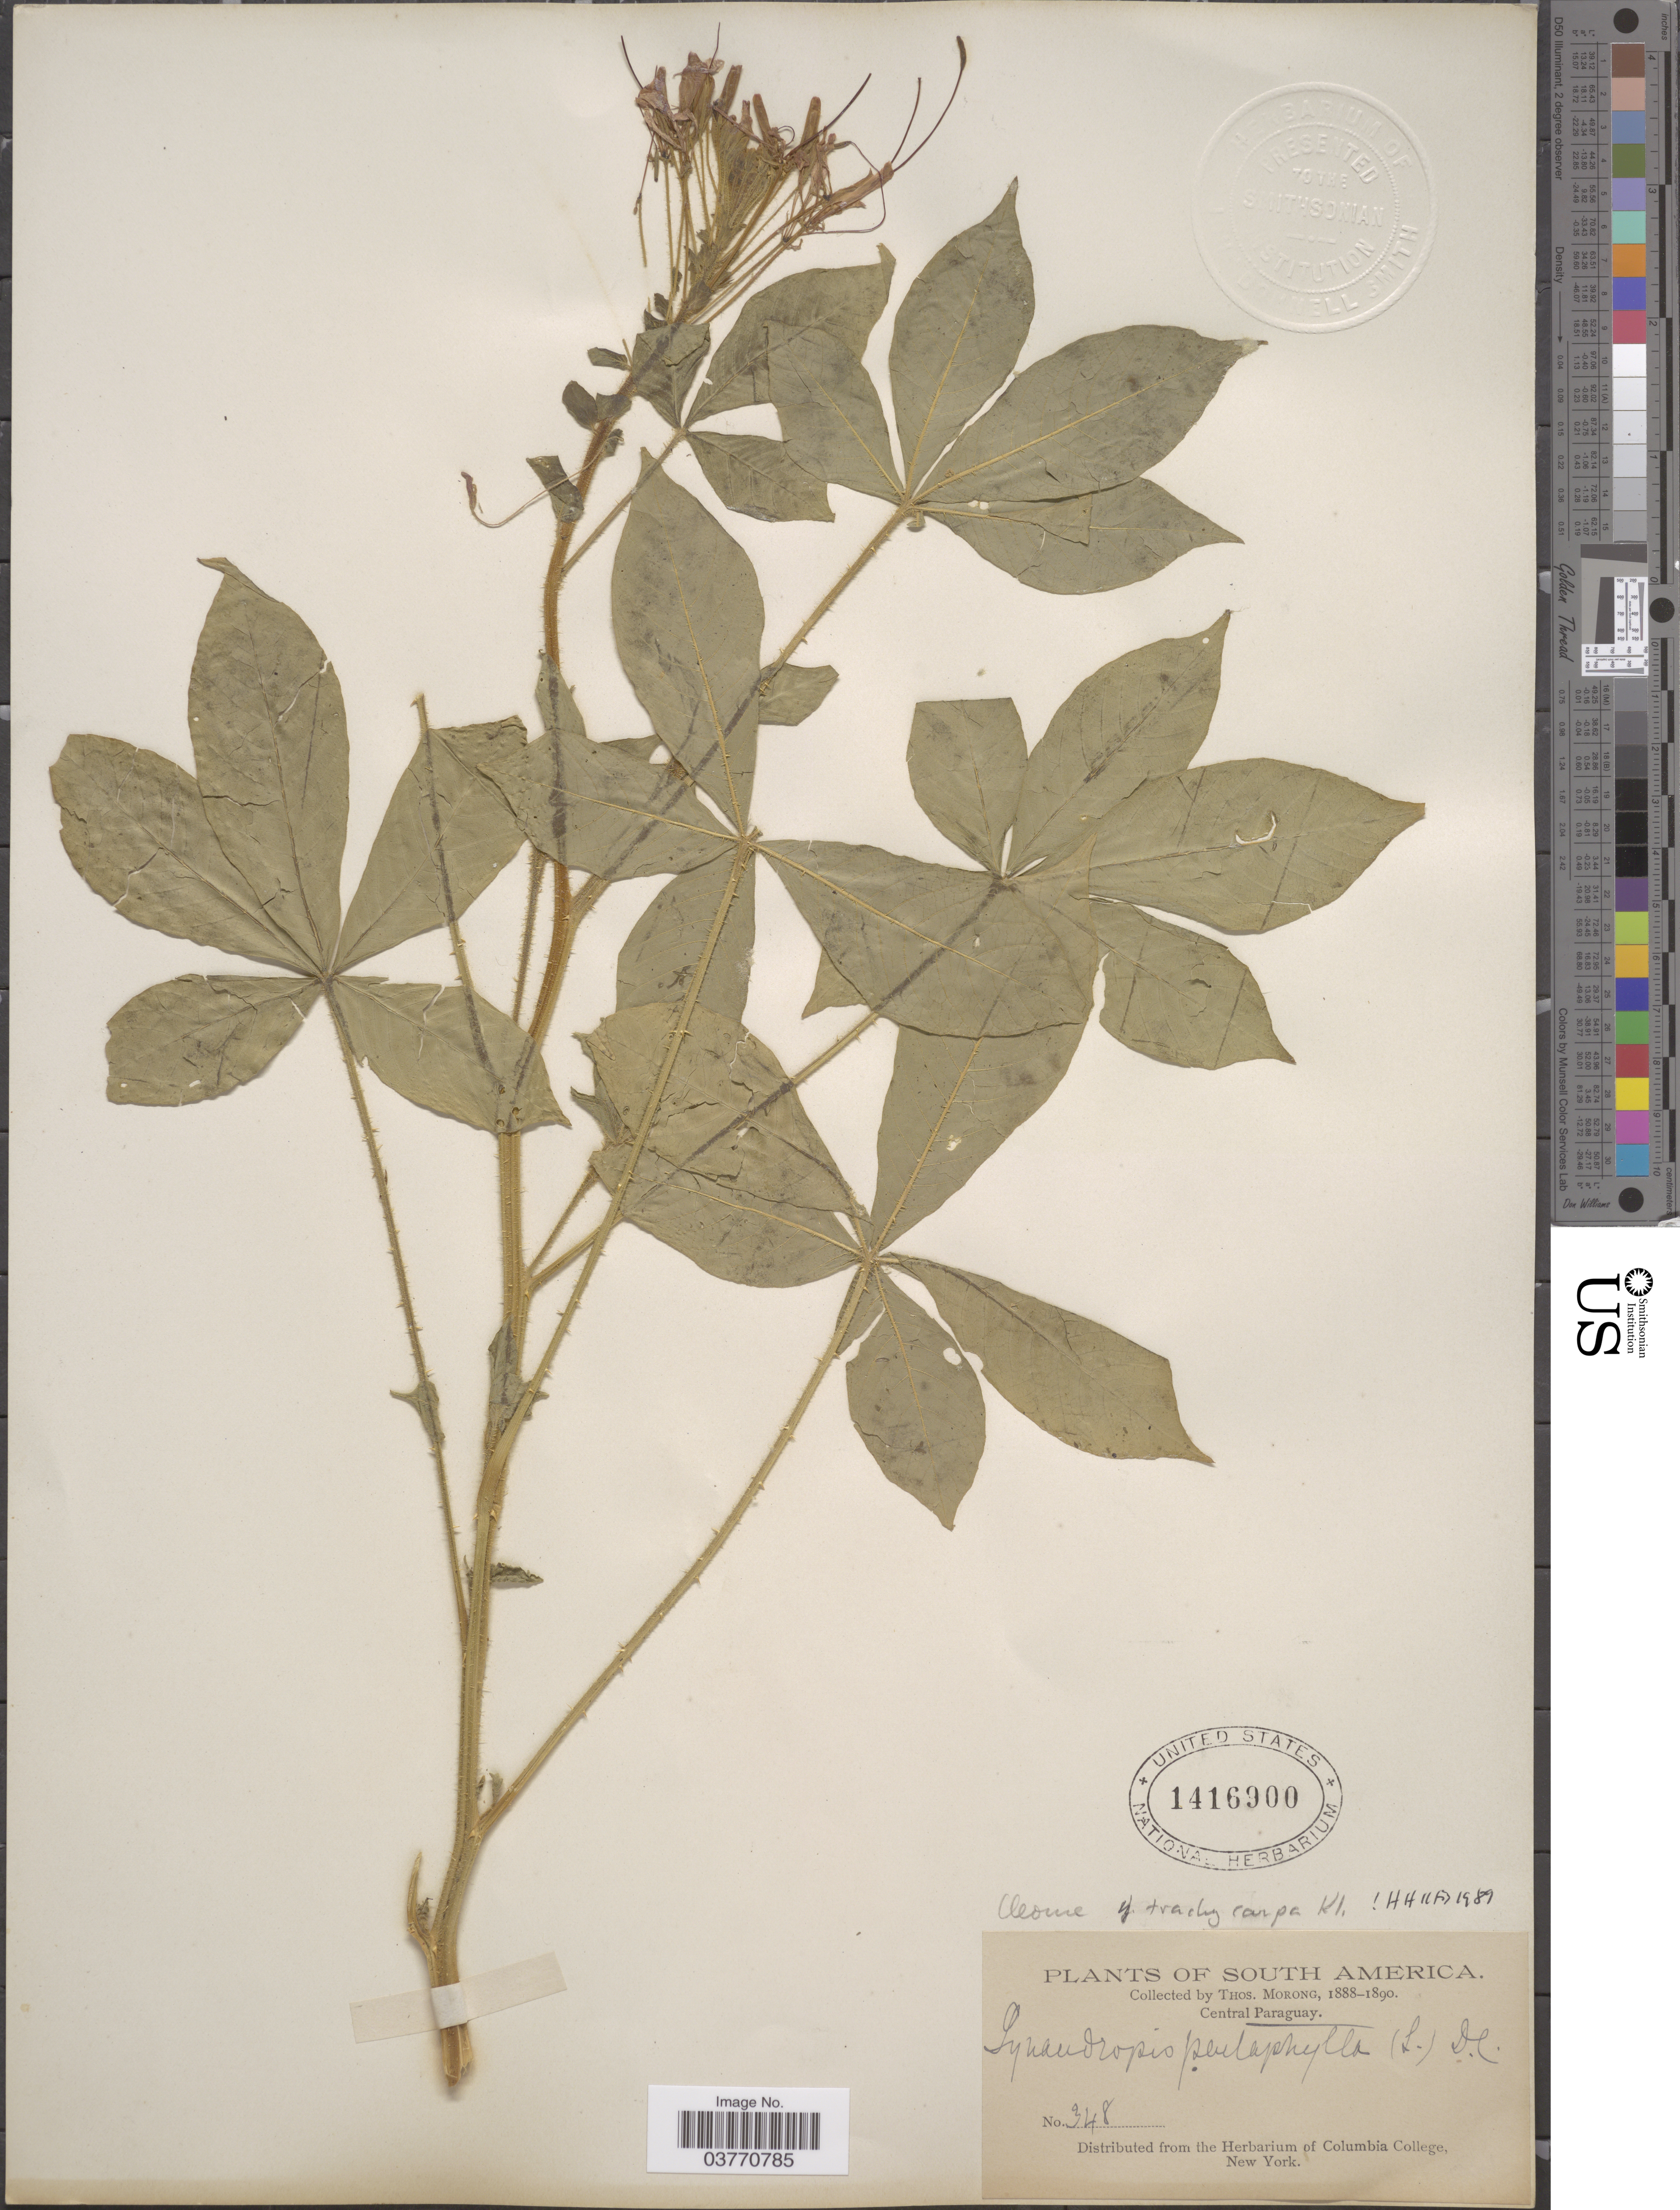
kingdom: Plantae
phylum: Tracheophyta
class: Magnoliopsida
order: Brassicales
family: Cleomaceae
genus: Tarenaya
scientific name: Tarenaya trachycarpa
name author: (Klotzsch ex Eichler) Soares Neto & Roalson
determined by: Strong, M. T., (US), Smithsonian Institution - National Museum of Natural History (UNITED STATES)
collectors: ex herb. T. Morong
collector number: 348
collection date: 1888/1890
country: Paraguay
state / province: Central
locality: Central Paraguay.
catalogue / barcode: US 1416900